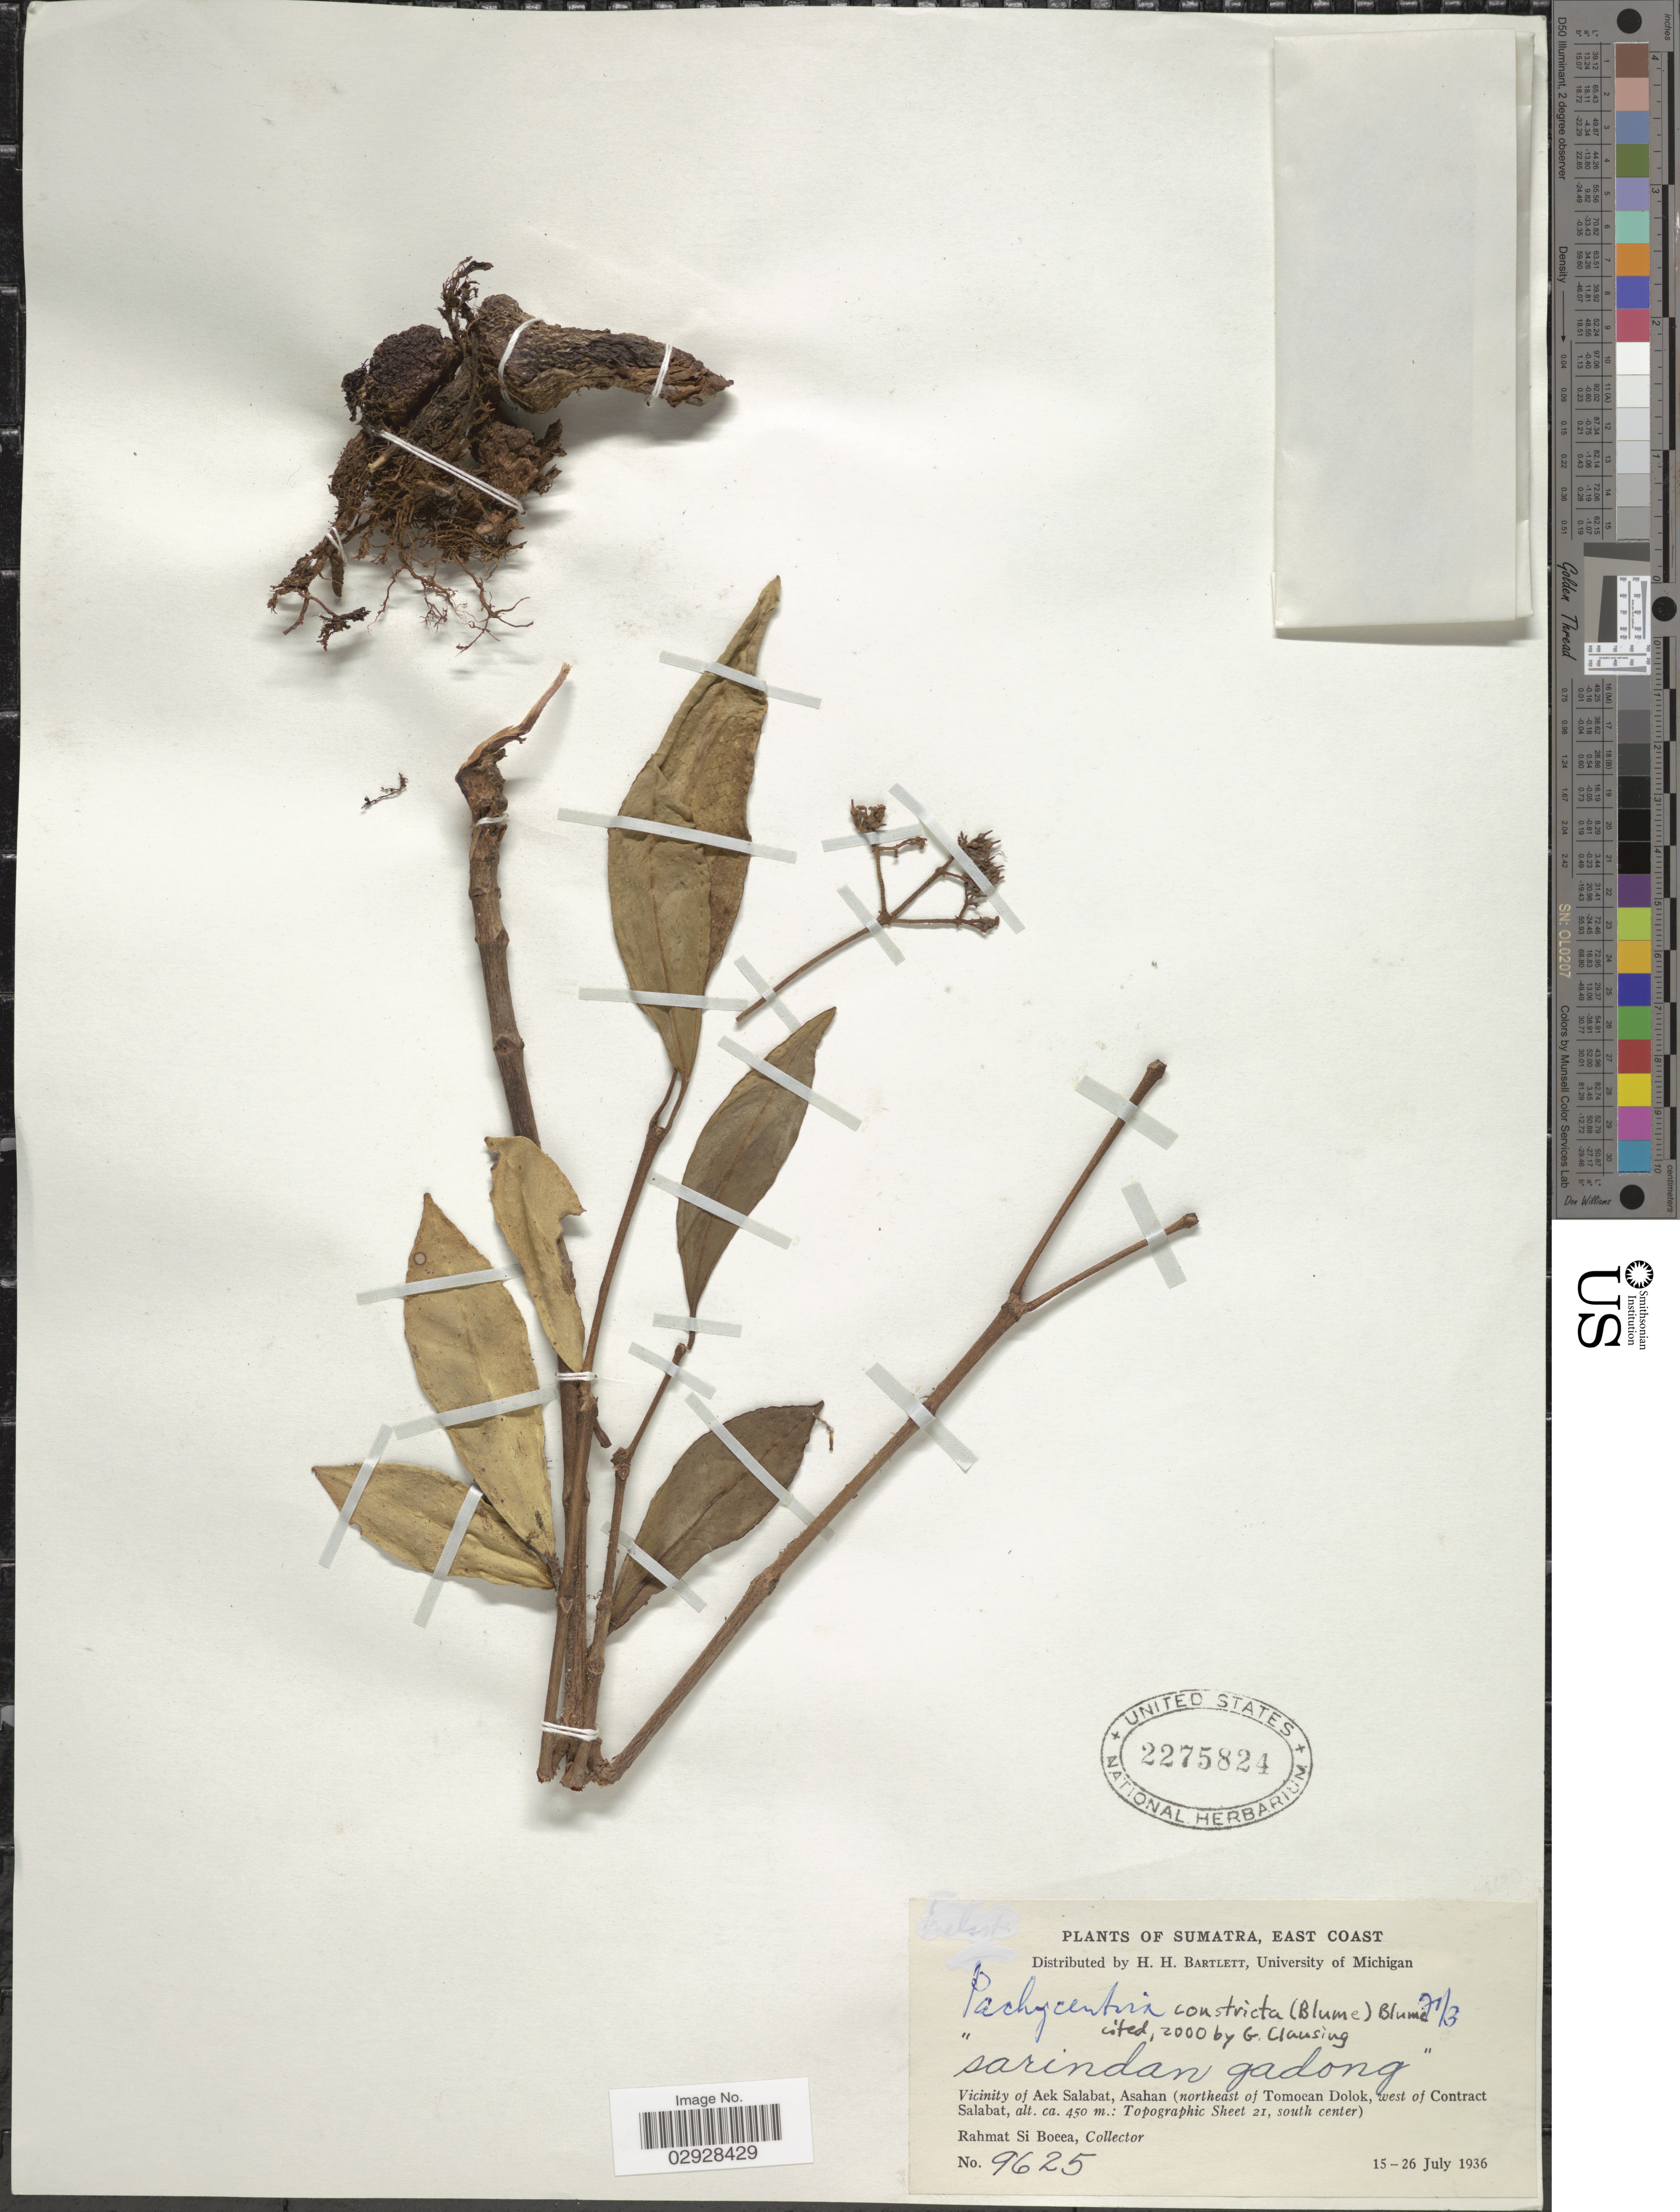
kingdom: Plantae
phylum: Tracheophyta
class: Magnoliopsida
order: Myrtales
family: Melastomataceae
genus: Pachycentria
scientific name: Pachycentria constricta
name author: Blume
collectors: Rahmat Si Boeea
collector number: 9625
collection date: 1936-07-15/1936-07-26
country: Indonesia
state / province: Sumatra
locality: East Coast. Vicinity of Aek Salabat, Asahan (northeast of Tomocan Dolok, west of Contract Salabat, Topographic Sheet 21, south center).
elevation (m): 450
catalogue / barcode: US 2275824